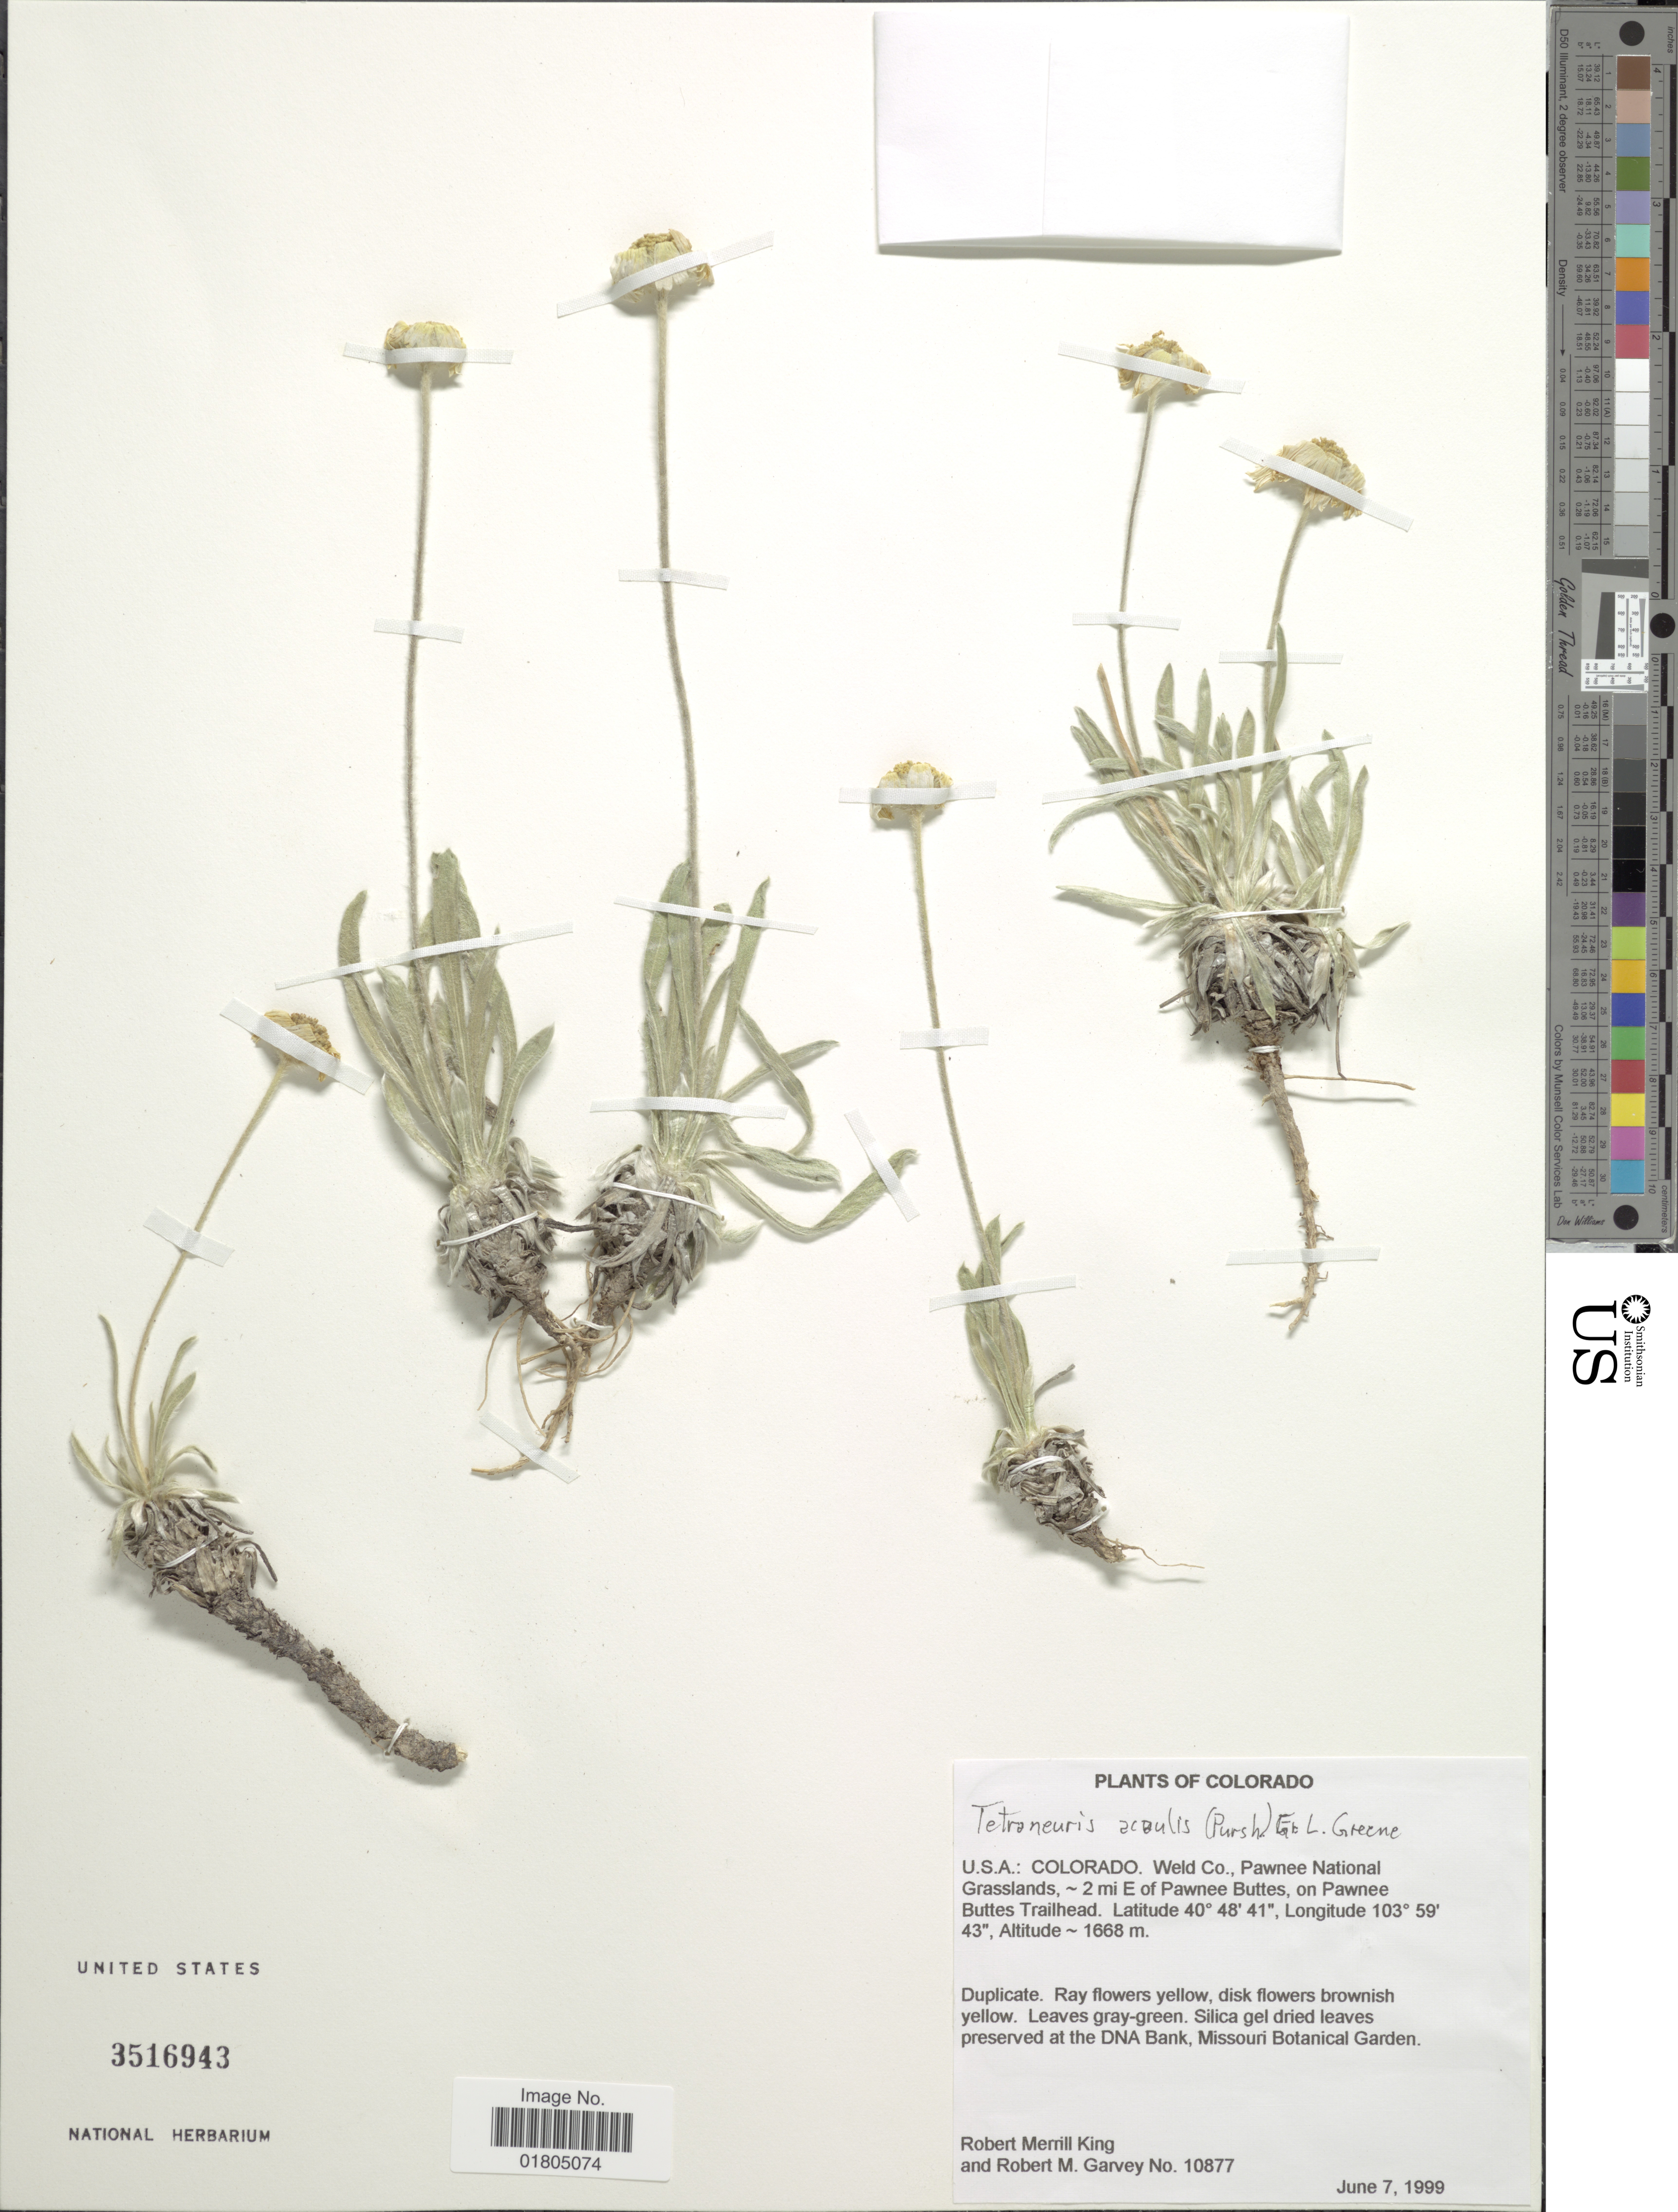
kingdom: Plantae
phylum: Tracheophyta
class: Magnoliopsida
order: Asterales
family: Asteraceae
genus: Actinea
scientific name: Actinea acaulis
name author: (Pursh) Spreng.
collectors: R. M. King & R. Garvey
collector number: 10877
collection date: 1999-06-07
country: United States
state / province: Colorado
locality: Weld Co., Pawnee National Grasslands, 2 mi E of Pawnee Buttes, on Pawnee Buttes Trailhead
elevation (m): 1668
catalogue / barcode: US 3516943